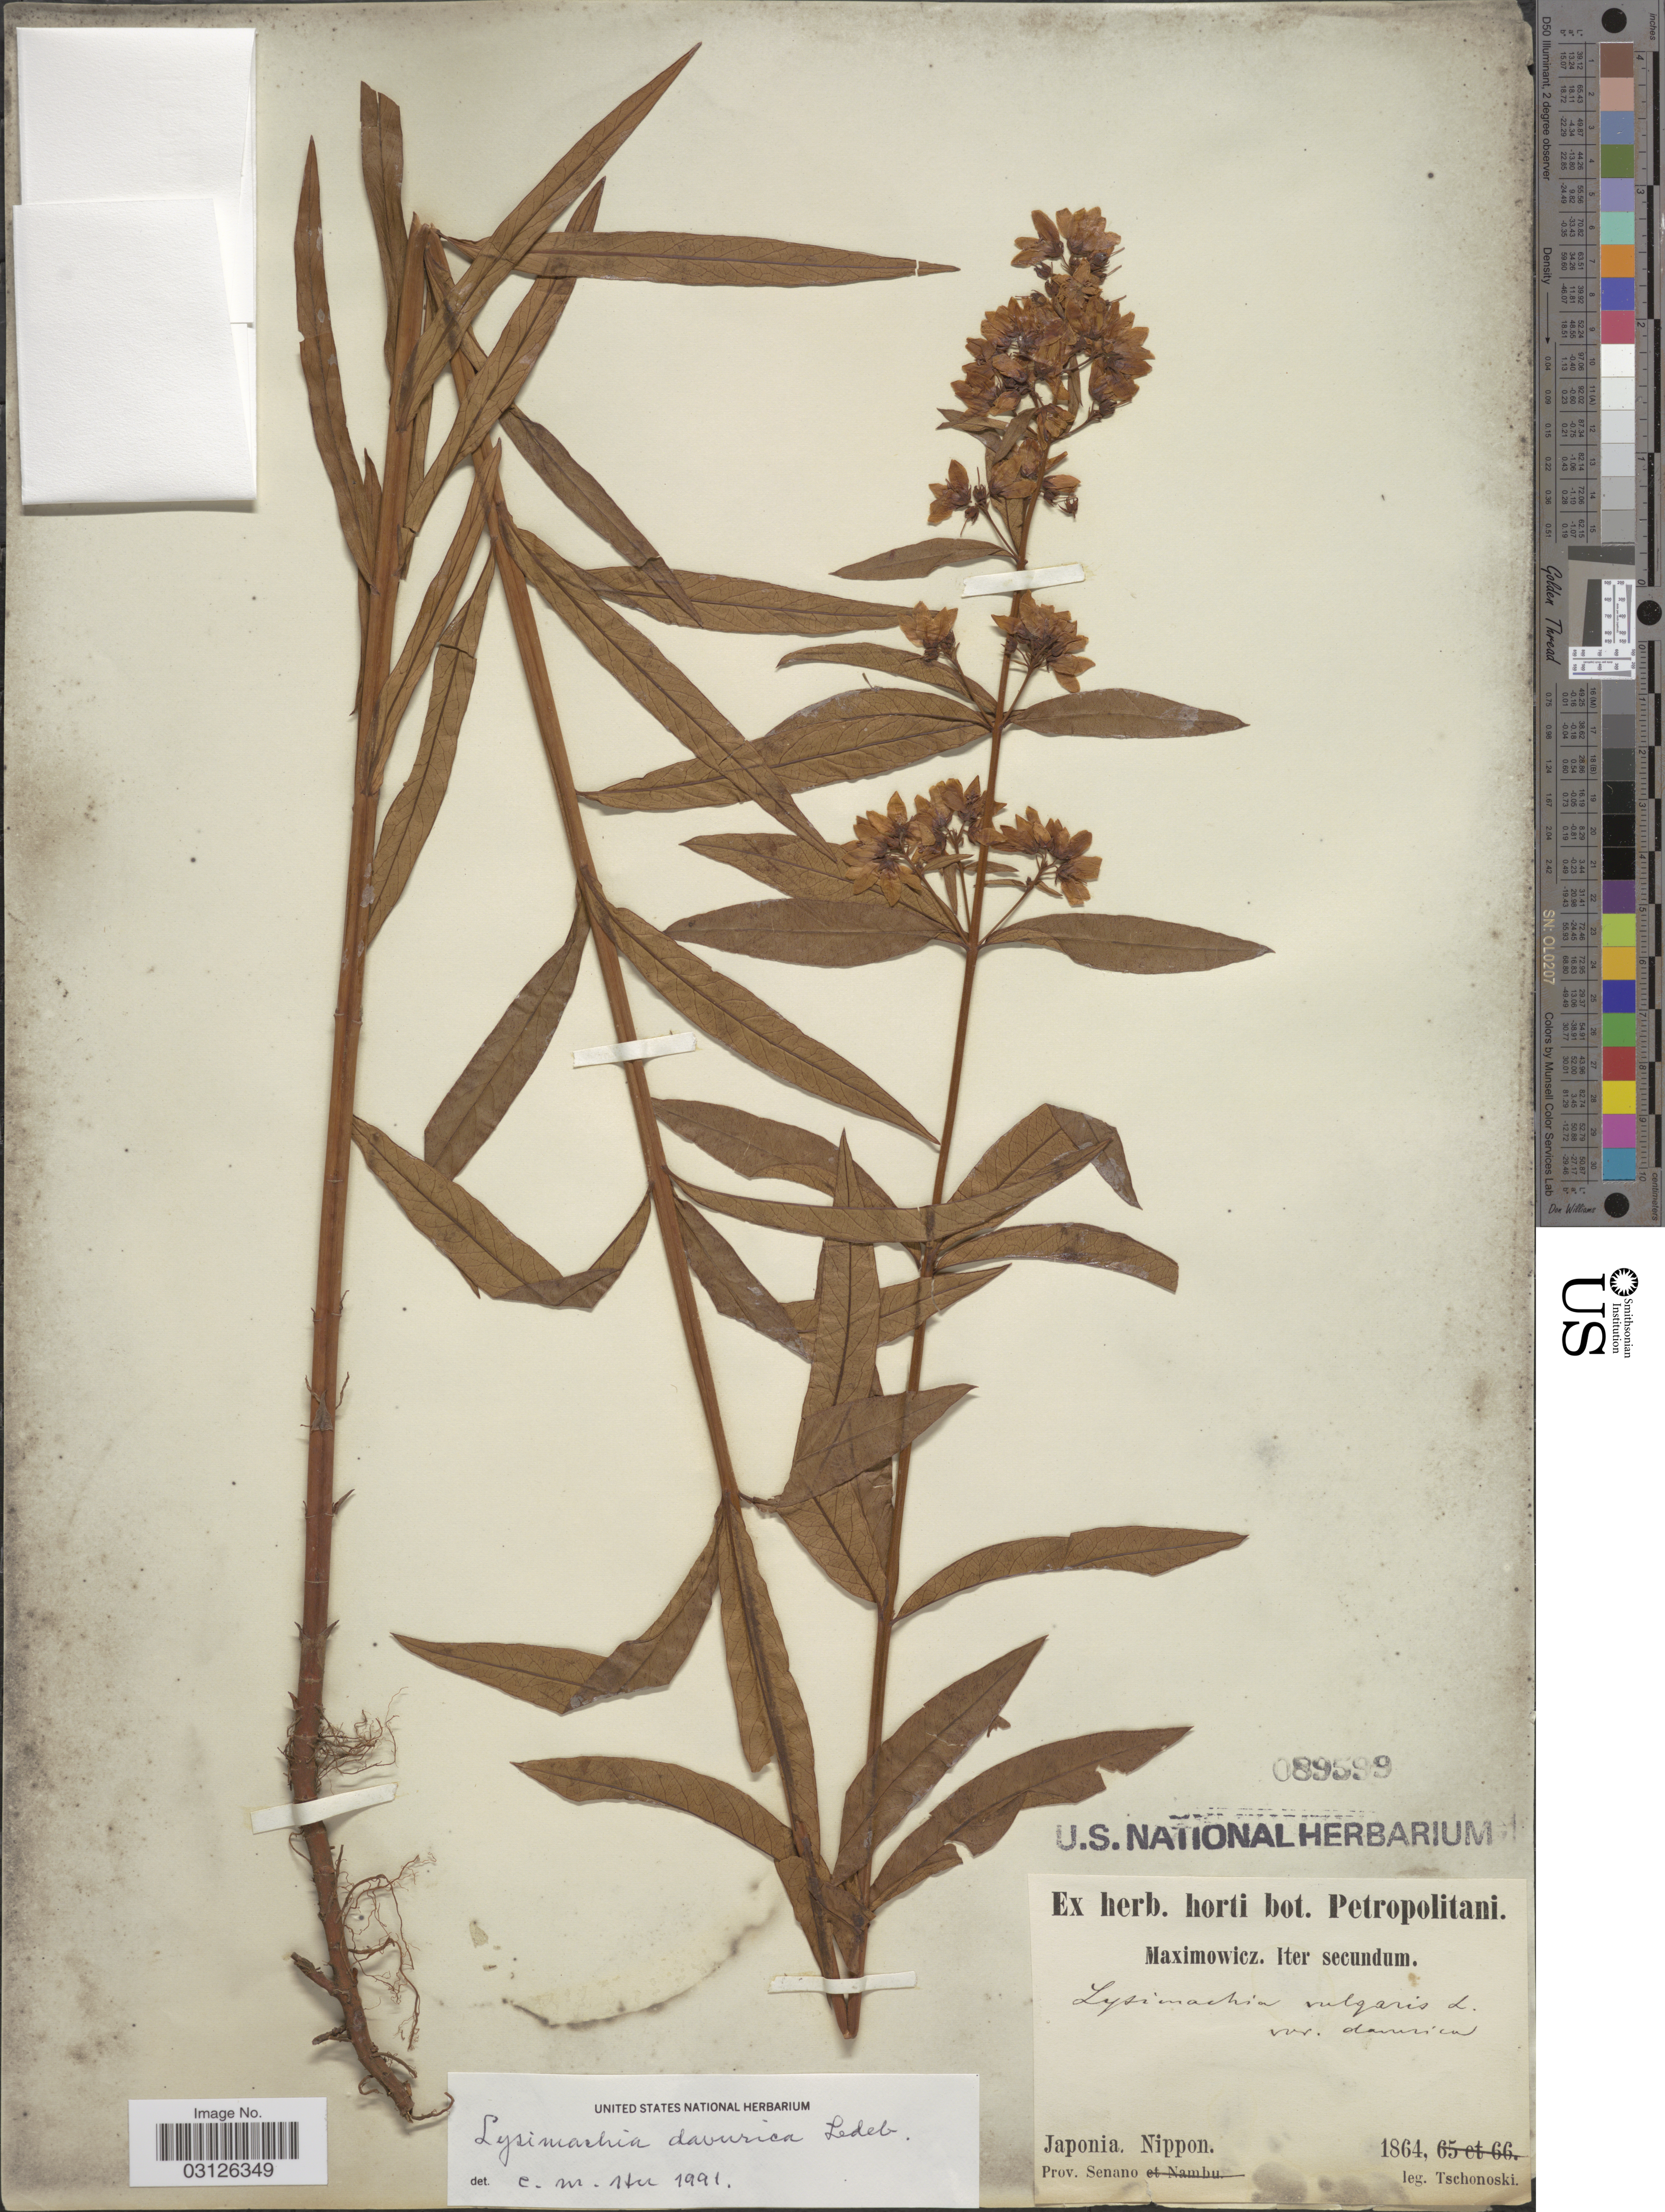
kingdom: Plantae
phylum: Tracheophyta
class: Magnoliopsida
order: Ericales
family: Primulaceae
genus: Lysimachia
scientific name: Lysimachia davurica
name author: Ledeb.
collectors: -. Tschonoski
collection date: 1864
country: Japan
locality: Nippon. Prov. Senano.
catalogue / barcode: US 89599